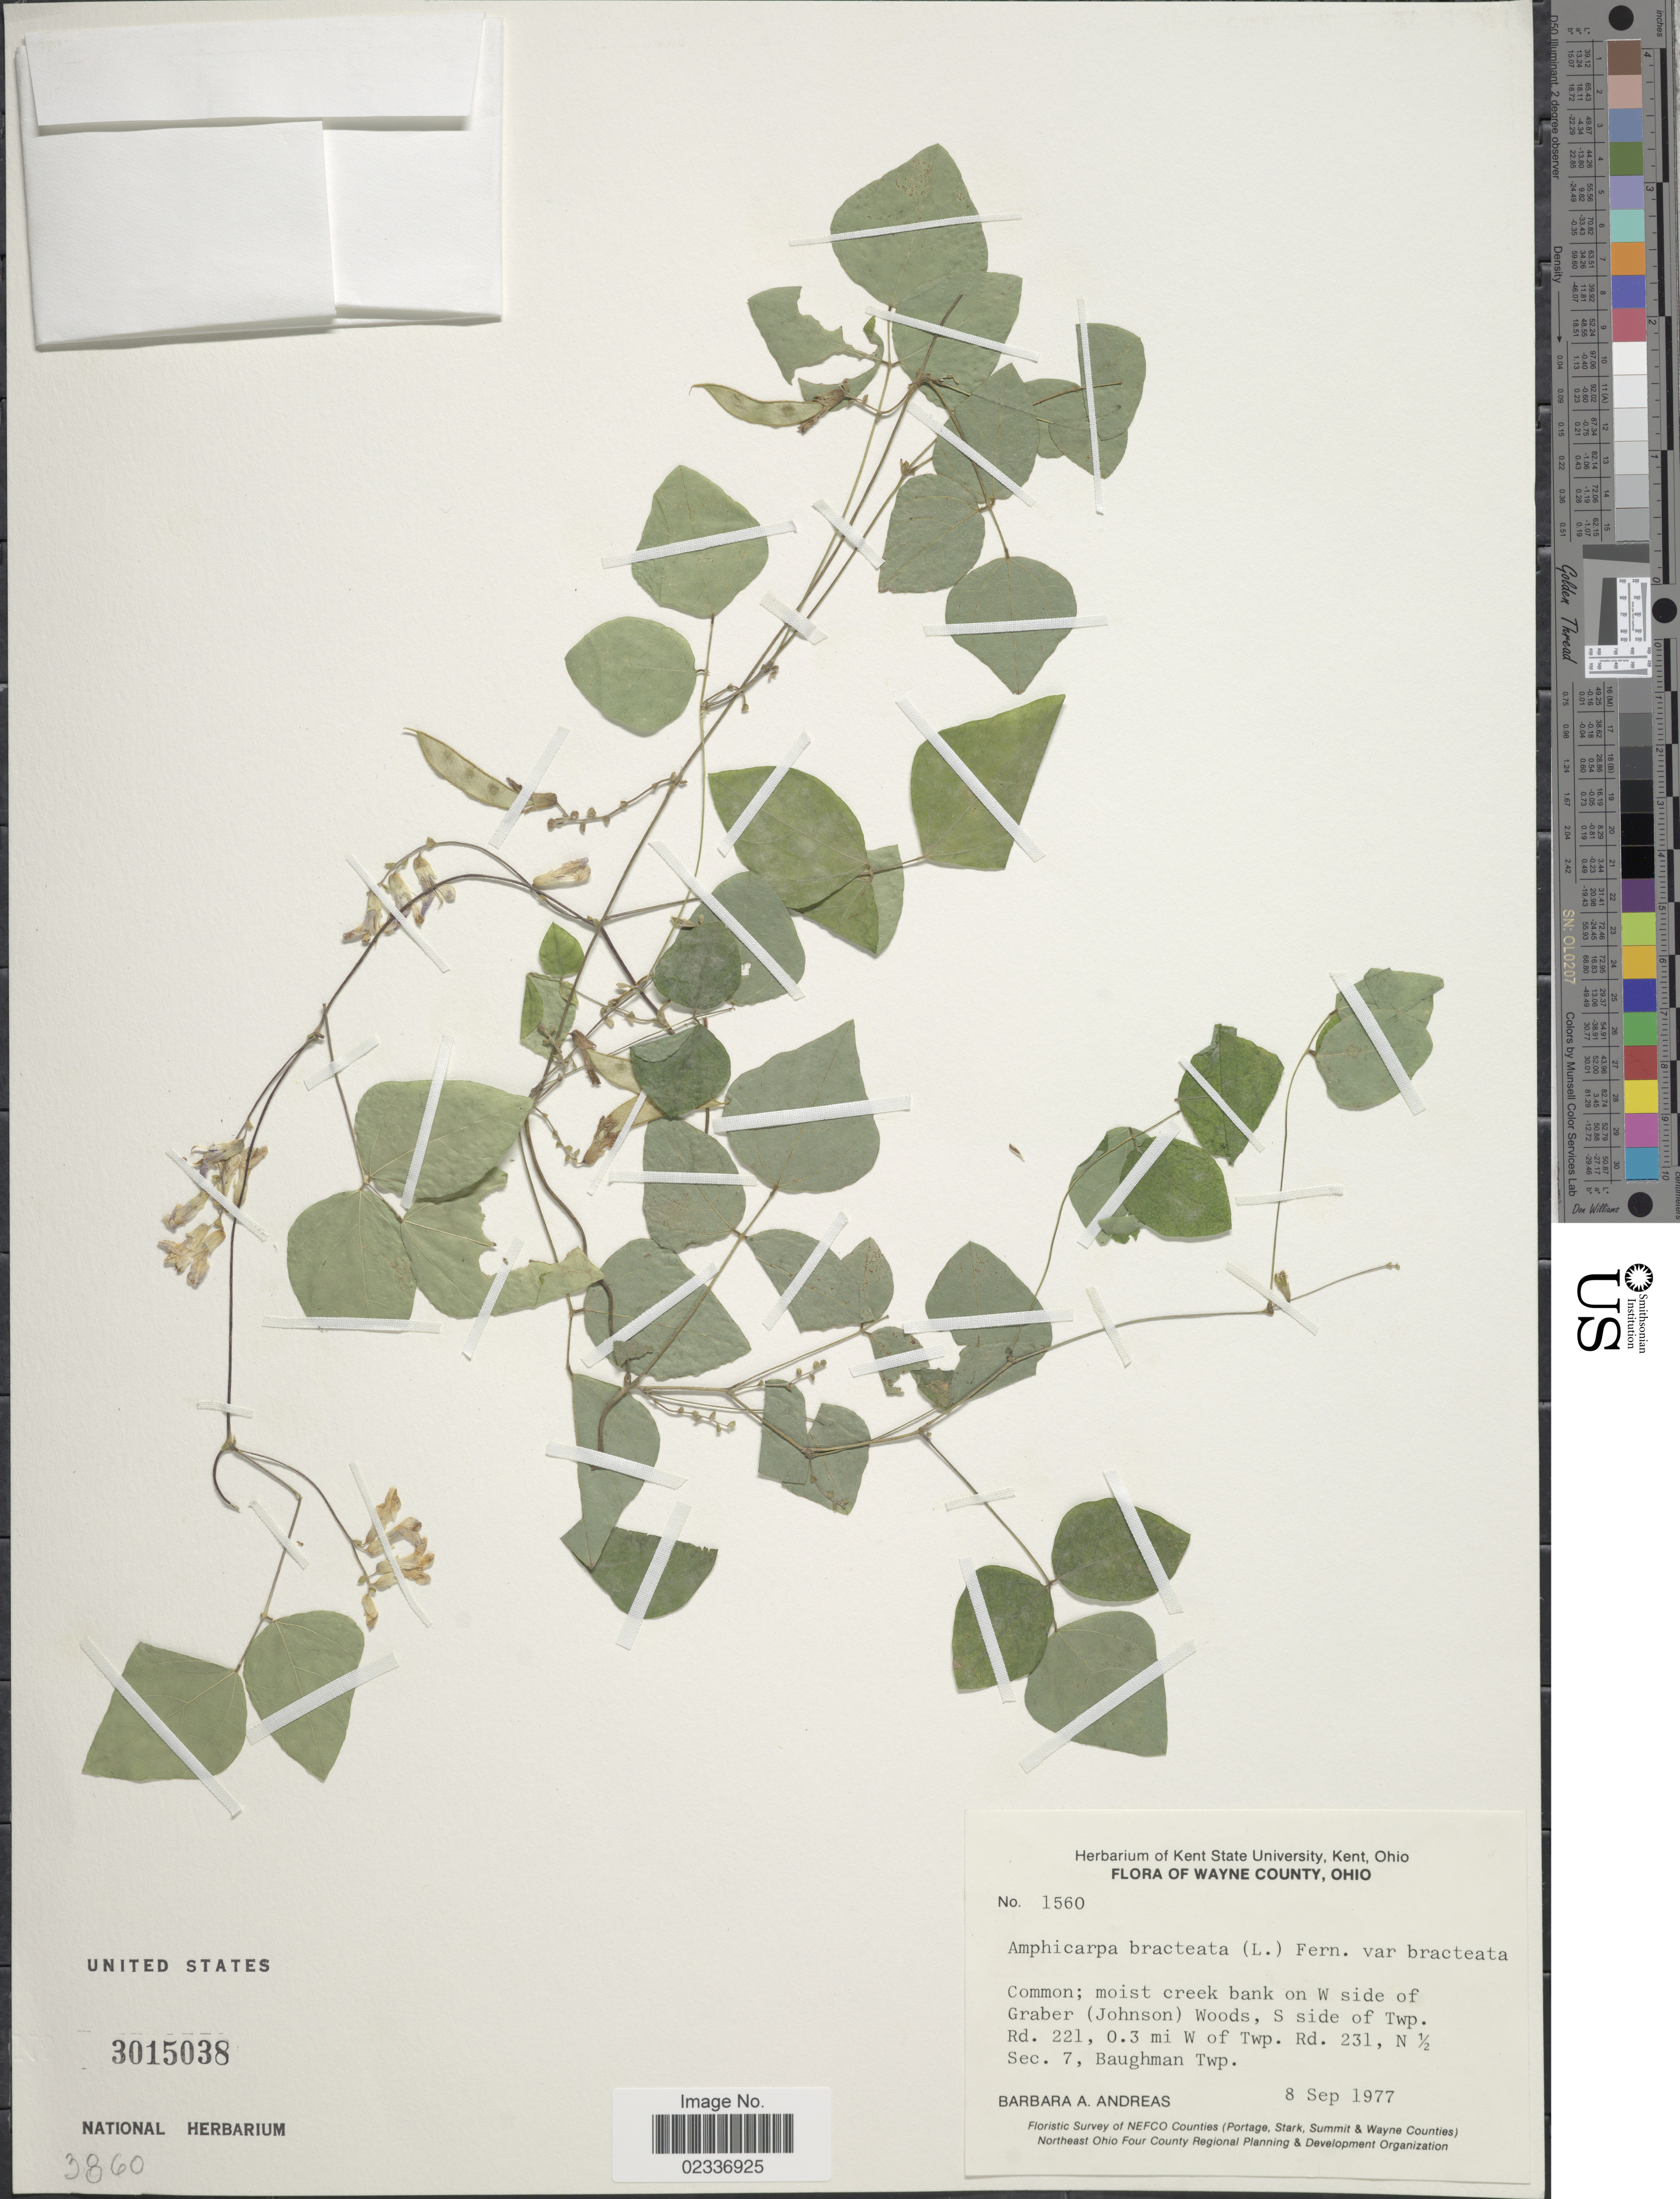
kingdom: Plantae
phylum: Tracheophyta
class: Magnoliopsida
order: Fabales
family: Fabaceae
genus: Amphicarpaea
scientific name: Amphicarpaea bracteata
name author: (L.) Fernald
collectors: B. A. Andreas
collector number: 1560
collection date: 1977-09-08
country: United States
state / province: Ohio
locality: Wayne County. On W side of Graber (Johnson) Woods, S side of Twp. Rd. 221, 0.3 mi W of Twp. Rd. 231, N 1/2 Sec. 7. baughman Tep.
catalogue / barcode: US 3015038